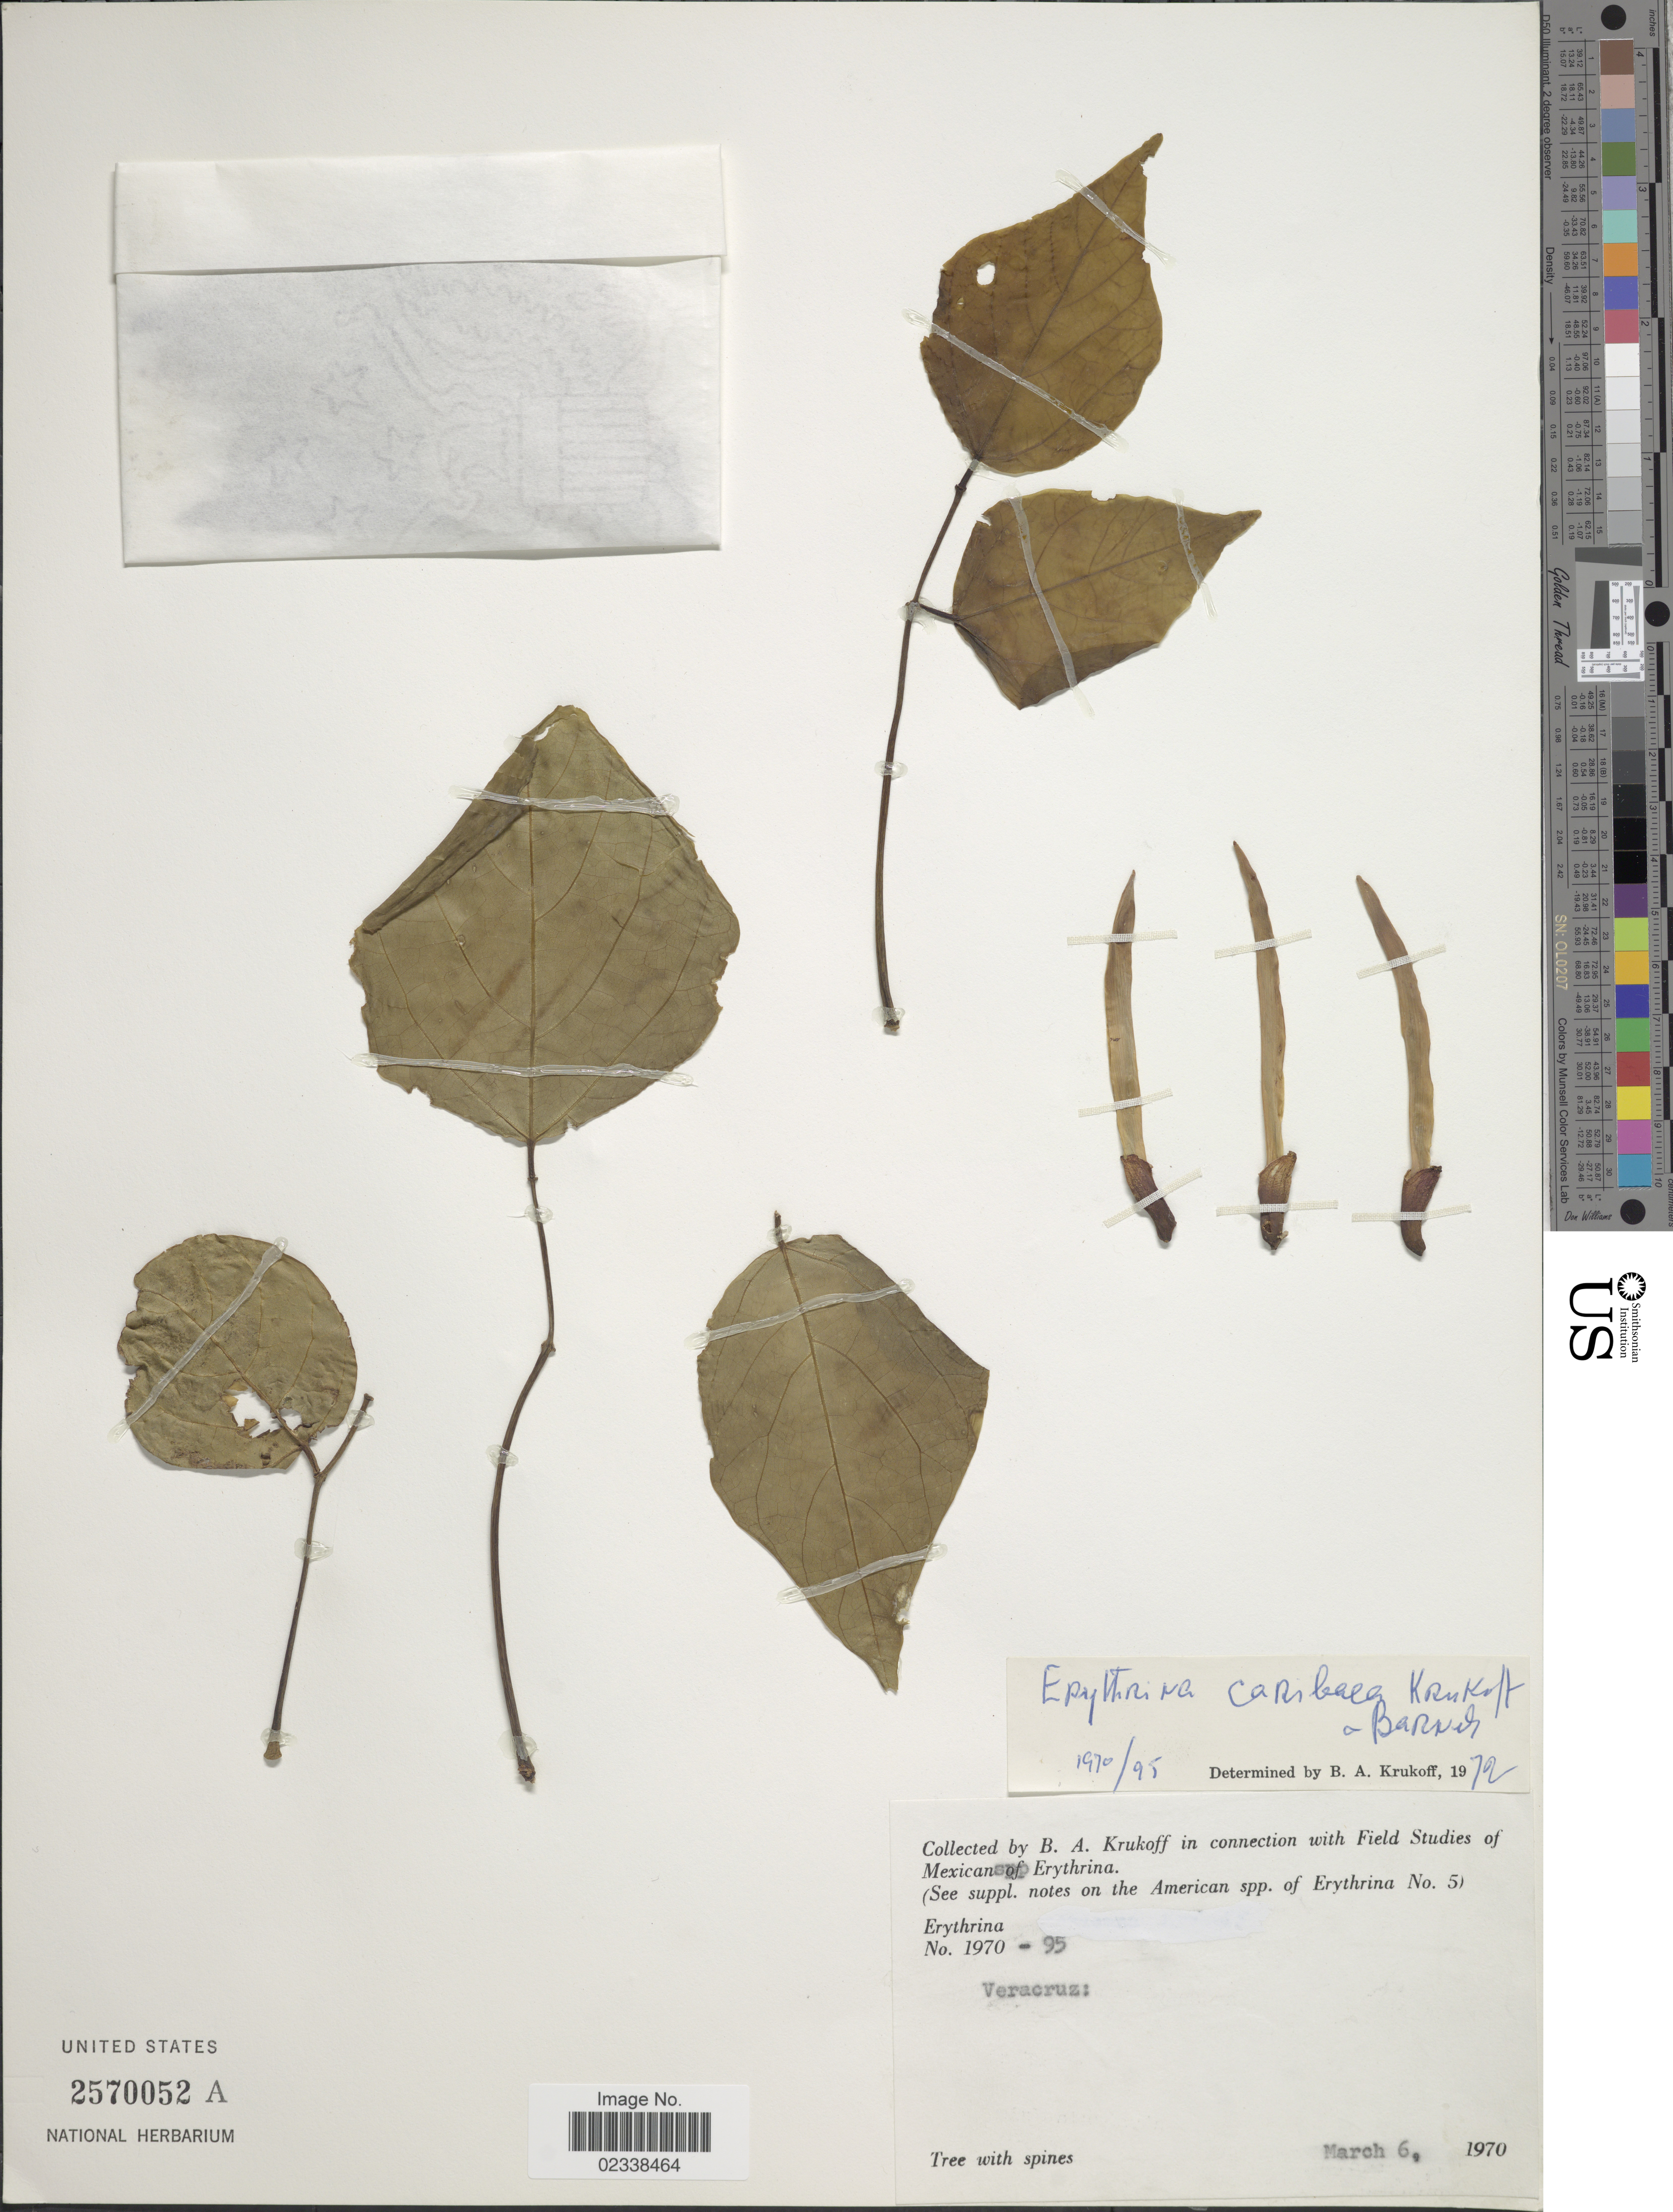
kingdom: Plantae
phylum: Tracheophyta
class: Magnoliopsida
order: Fabales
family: Fabaceae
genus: Erythrina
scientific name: Erythrina caribaea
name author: Krukoff & Barneby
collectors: B. A. Krukoff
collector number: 1970-95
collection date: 1970-03-06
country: Mexico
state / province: Veracruz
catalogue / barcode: US 2570052A